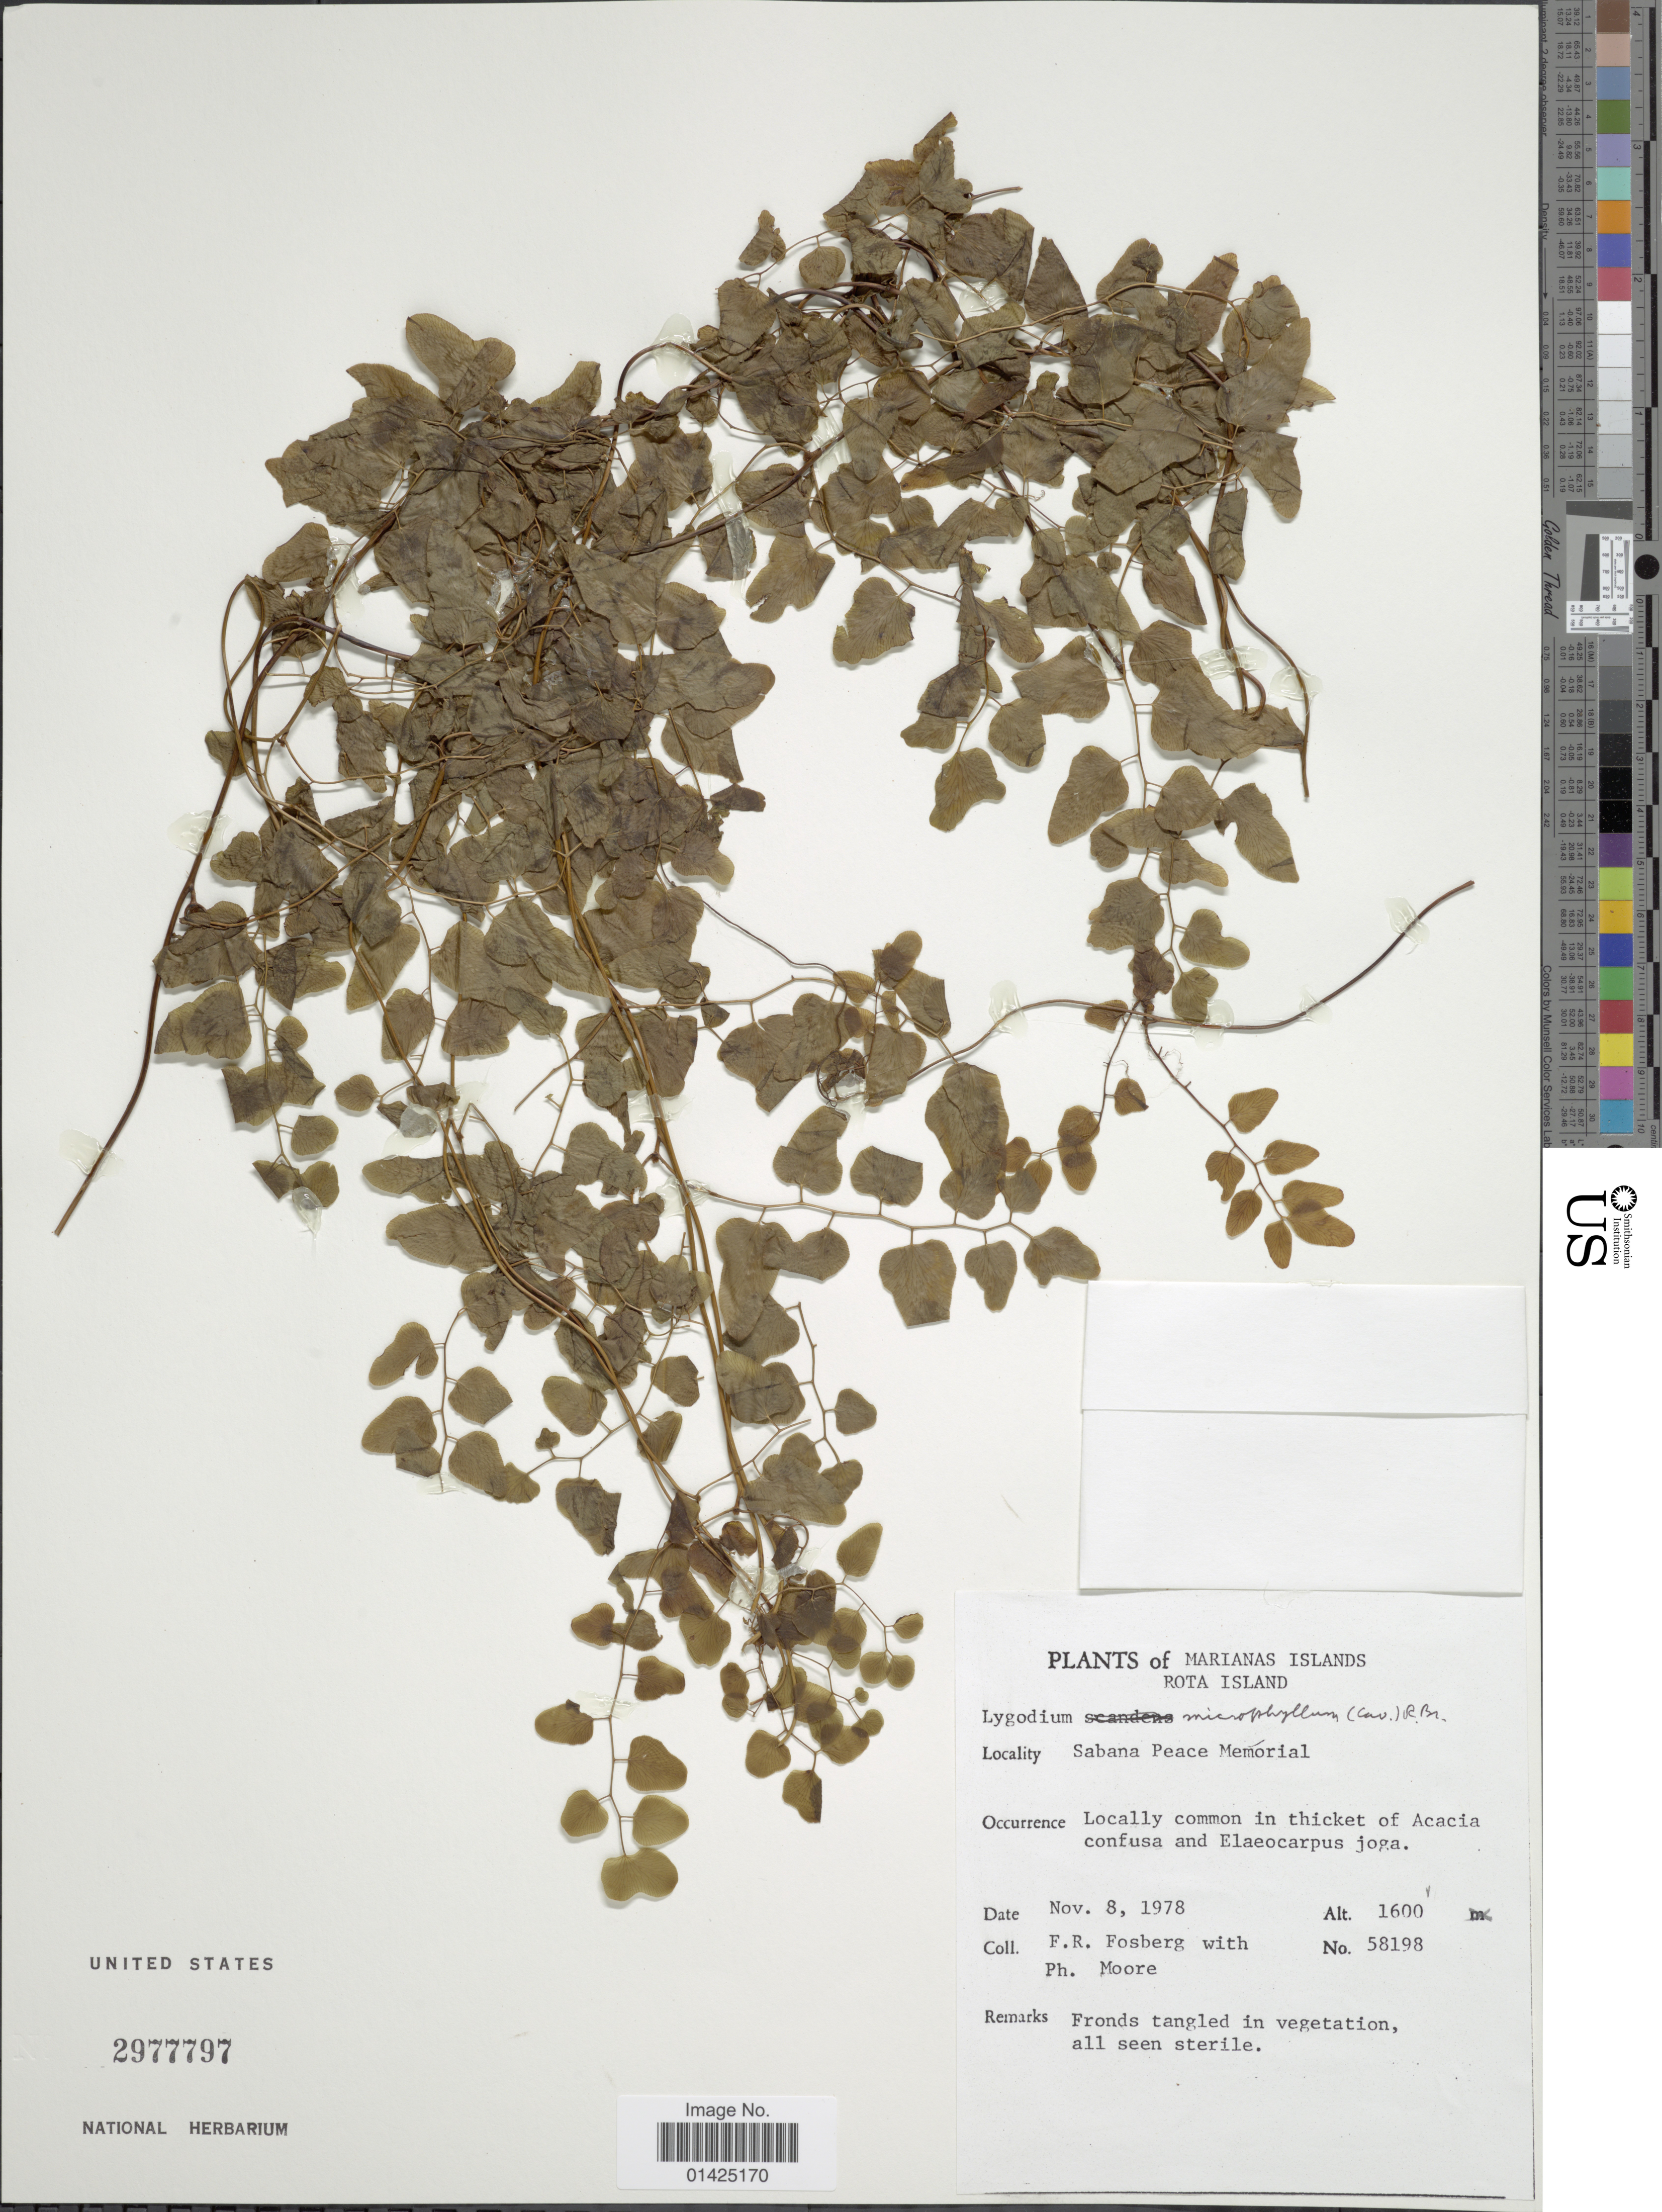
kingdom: Plantae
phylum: Tracheophyta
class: Polypodiopsida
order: Schizaeales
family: Lygodiaceae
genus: Lygodium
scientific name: Lygodium microphyllum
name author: (Cav.) R. Br.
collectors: F. R. Fosberg & P. Moore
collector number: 58198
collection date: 1978-11-08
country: Northern Mariana Islands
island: Rota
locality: Rota Island, Sabana Peace Memorial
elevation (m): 488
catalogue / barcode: US 2977797